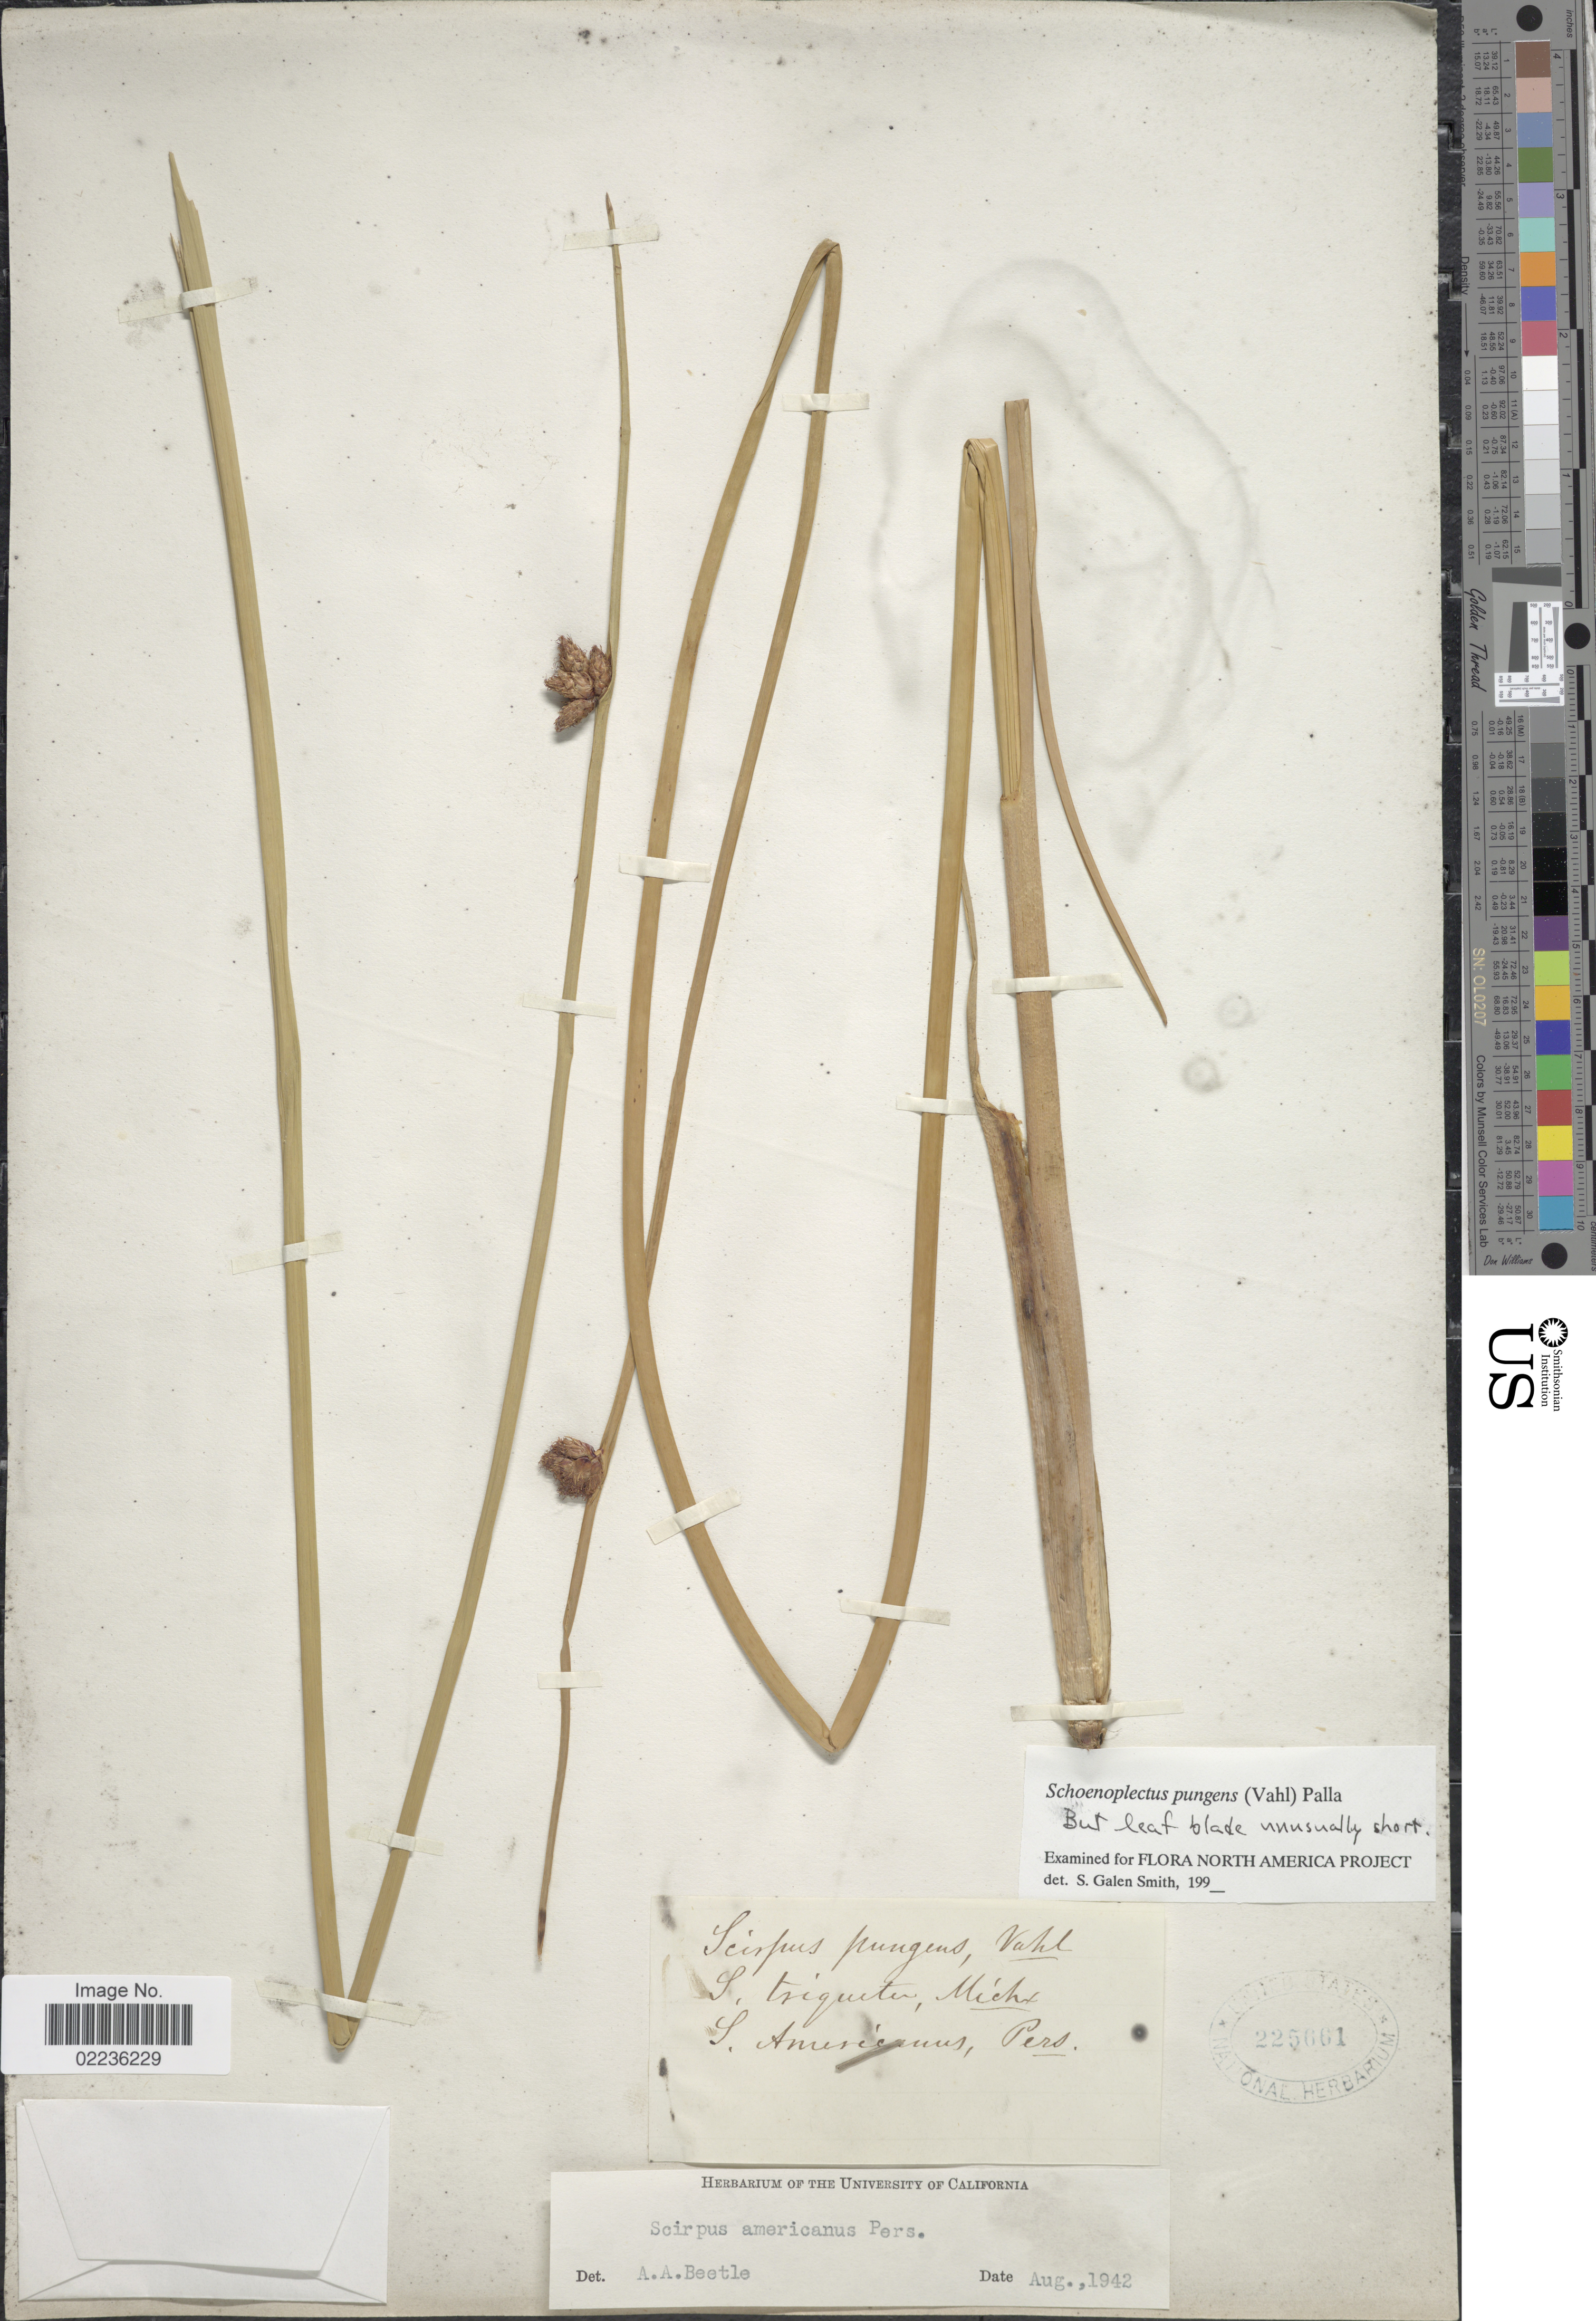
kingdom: Plantae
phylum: Tracheophyta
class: Liliopsida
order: Poales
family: Cyperaceae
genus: Schoenoplectus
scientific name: Schoenoplectus pungens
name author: (Vahl) Palla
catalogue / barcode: US 225661